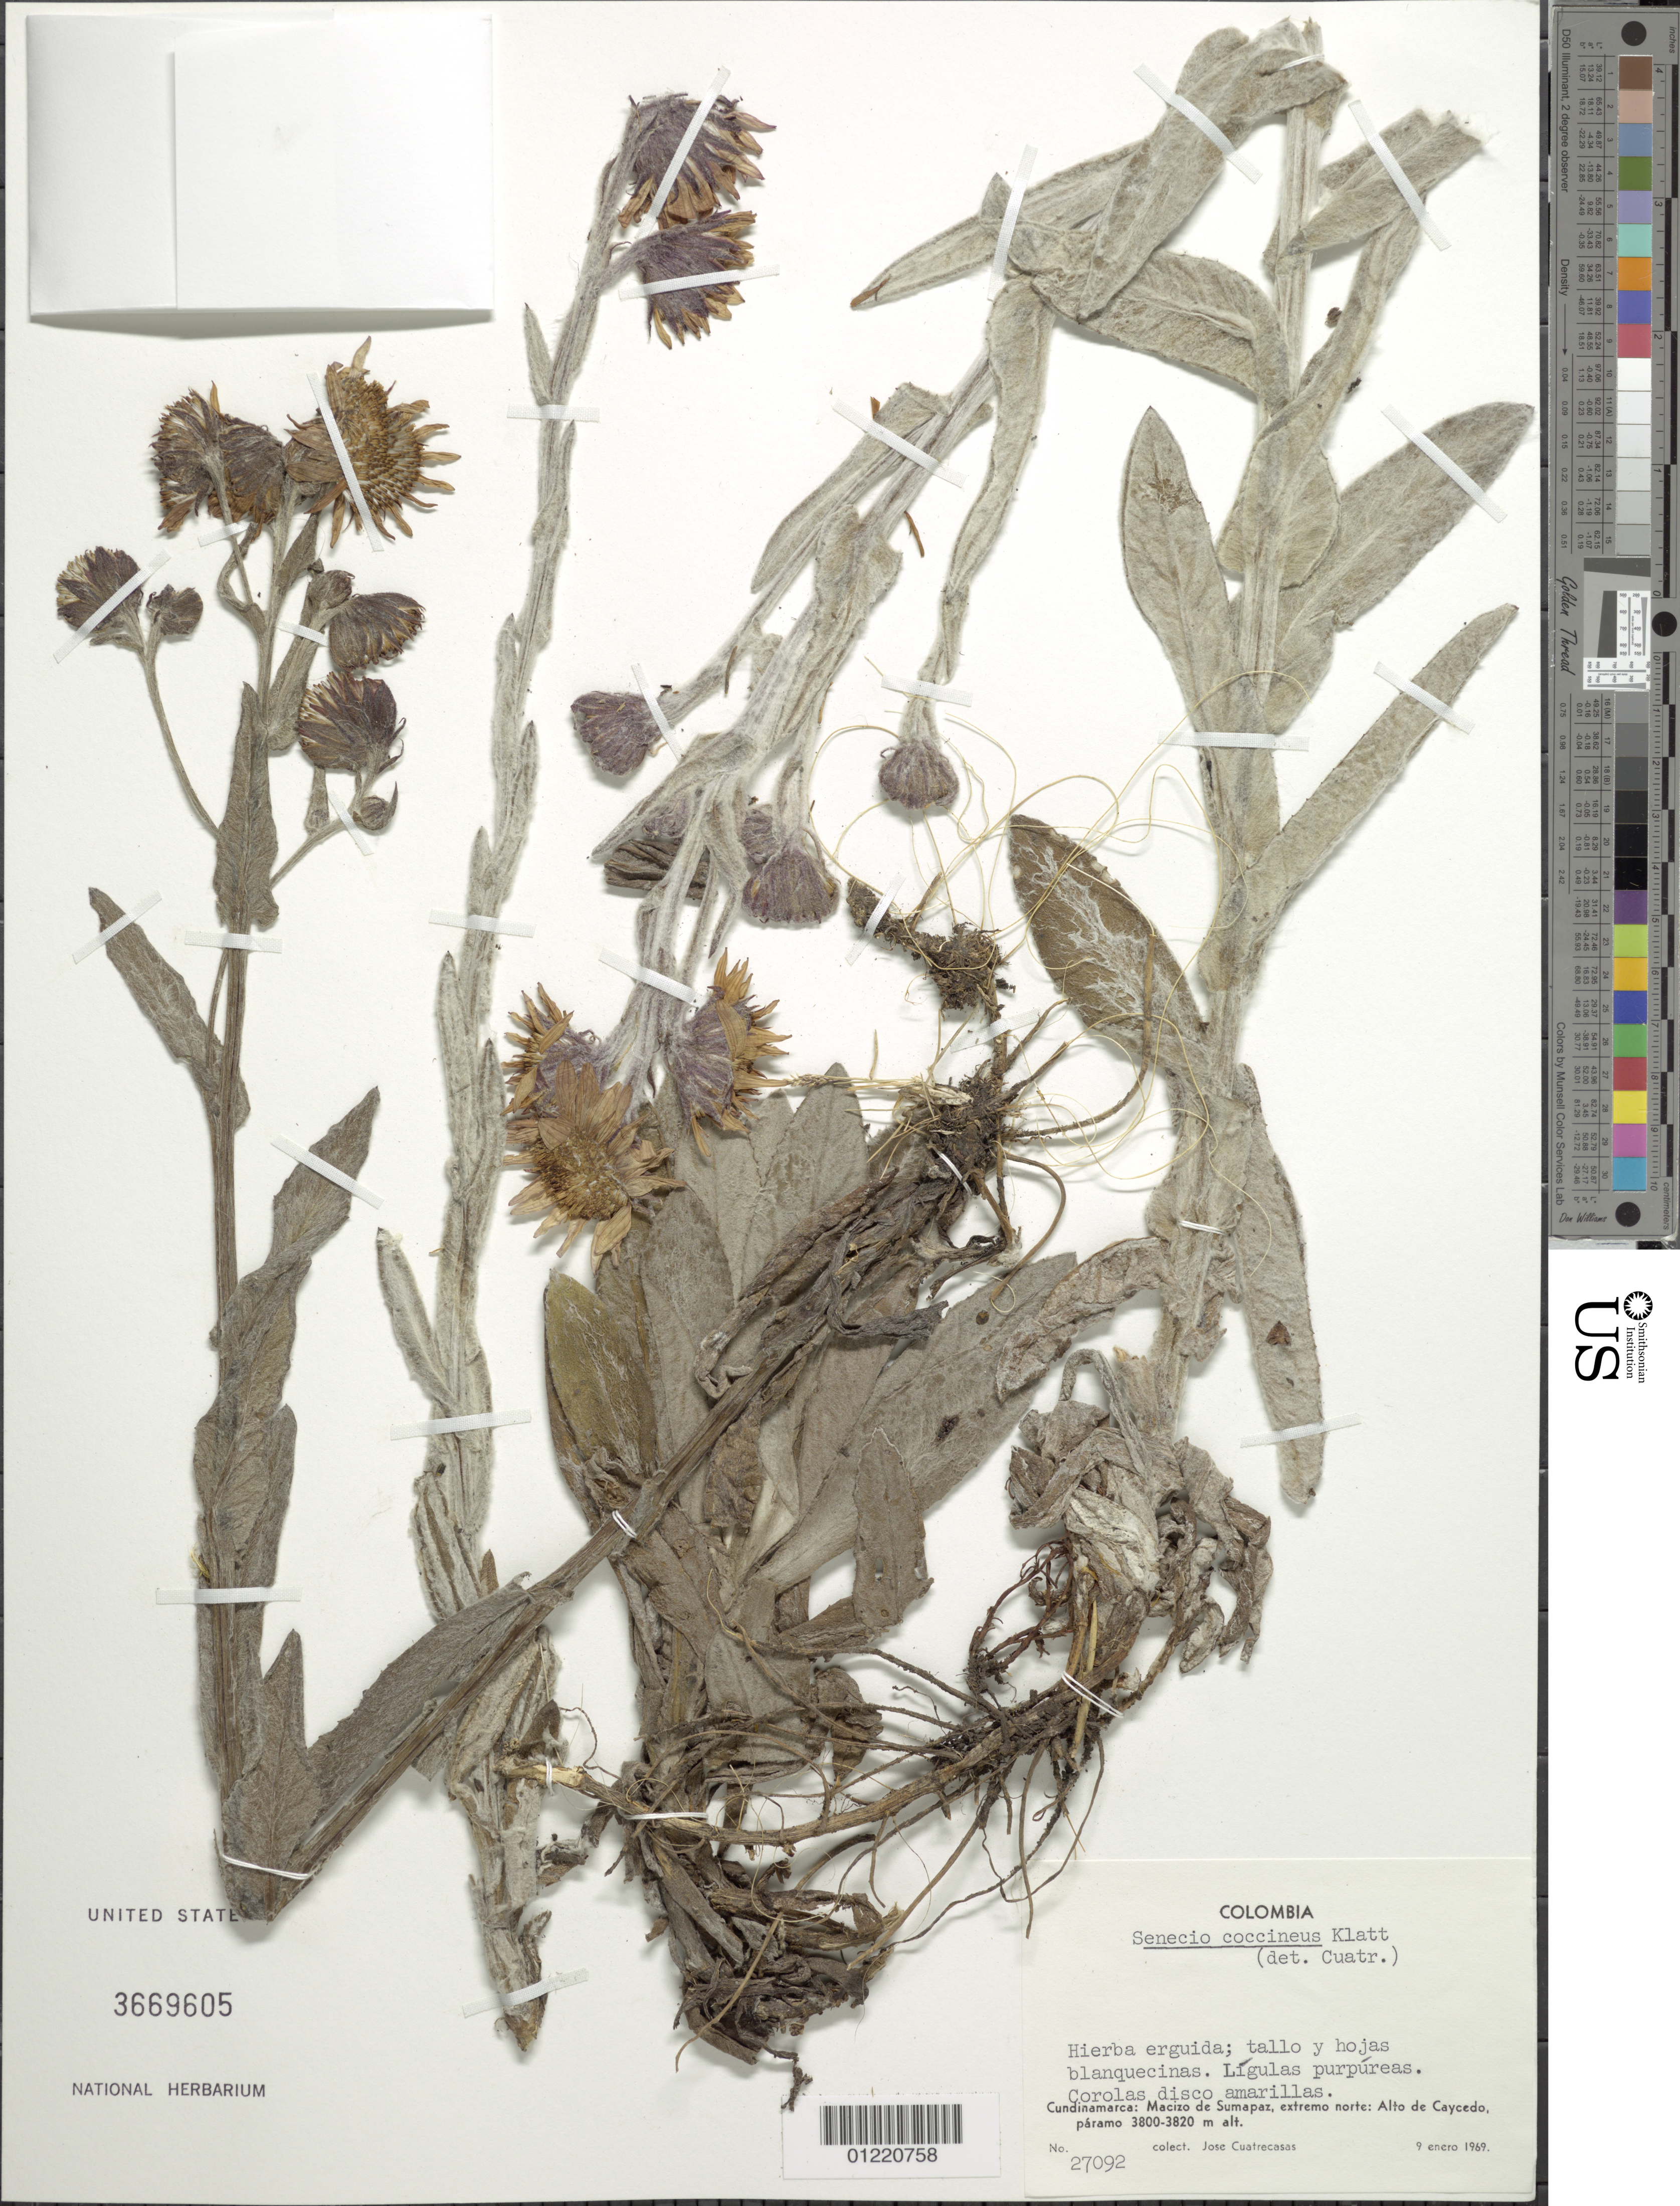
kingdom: Plantae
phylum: Tracheophyta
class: Magnoliopsida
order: Asterales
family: Asteraceae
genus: Senecio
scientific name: Senecio coccineus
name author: Klatt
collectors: J. Cuatrecasas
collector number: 27092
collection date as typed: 09 Jan 1969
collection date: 1969-01-09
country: Colombia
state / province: Cundinamarca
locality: Macizo de Sumapaz, extremo norte; Alto de Caycedo.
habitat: Paramo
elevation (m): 3800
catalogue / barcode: US 3669605